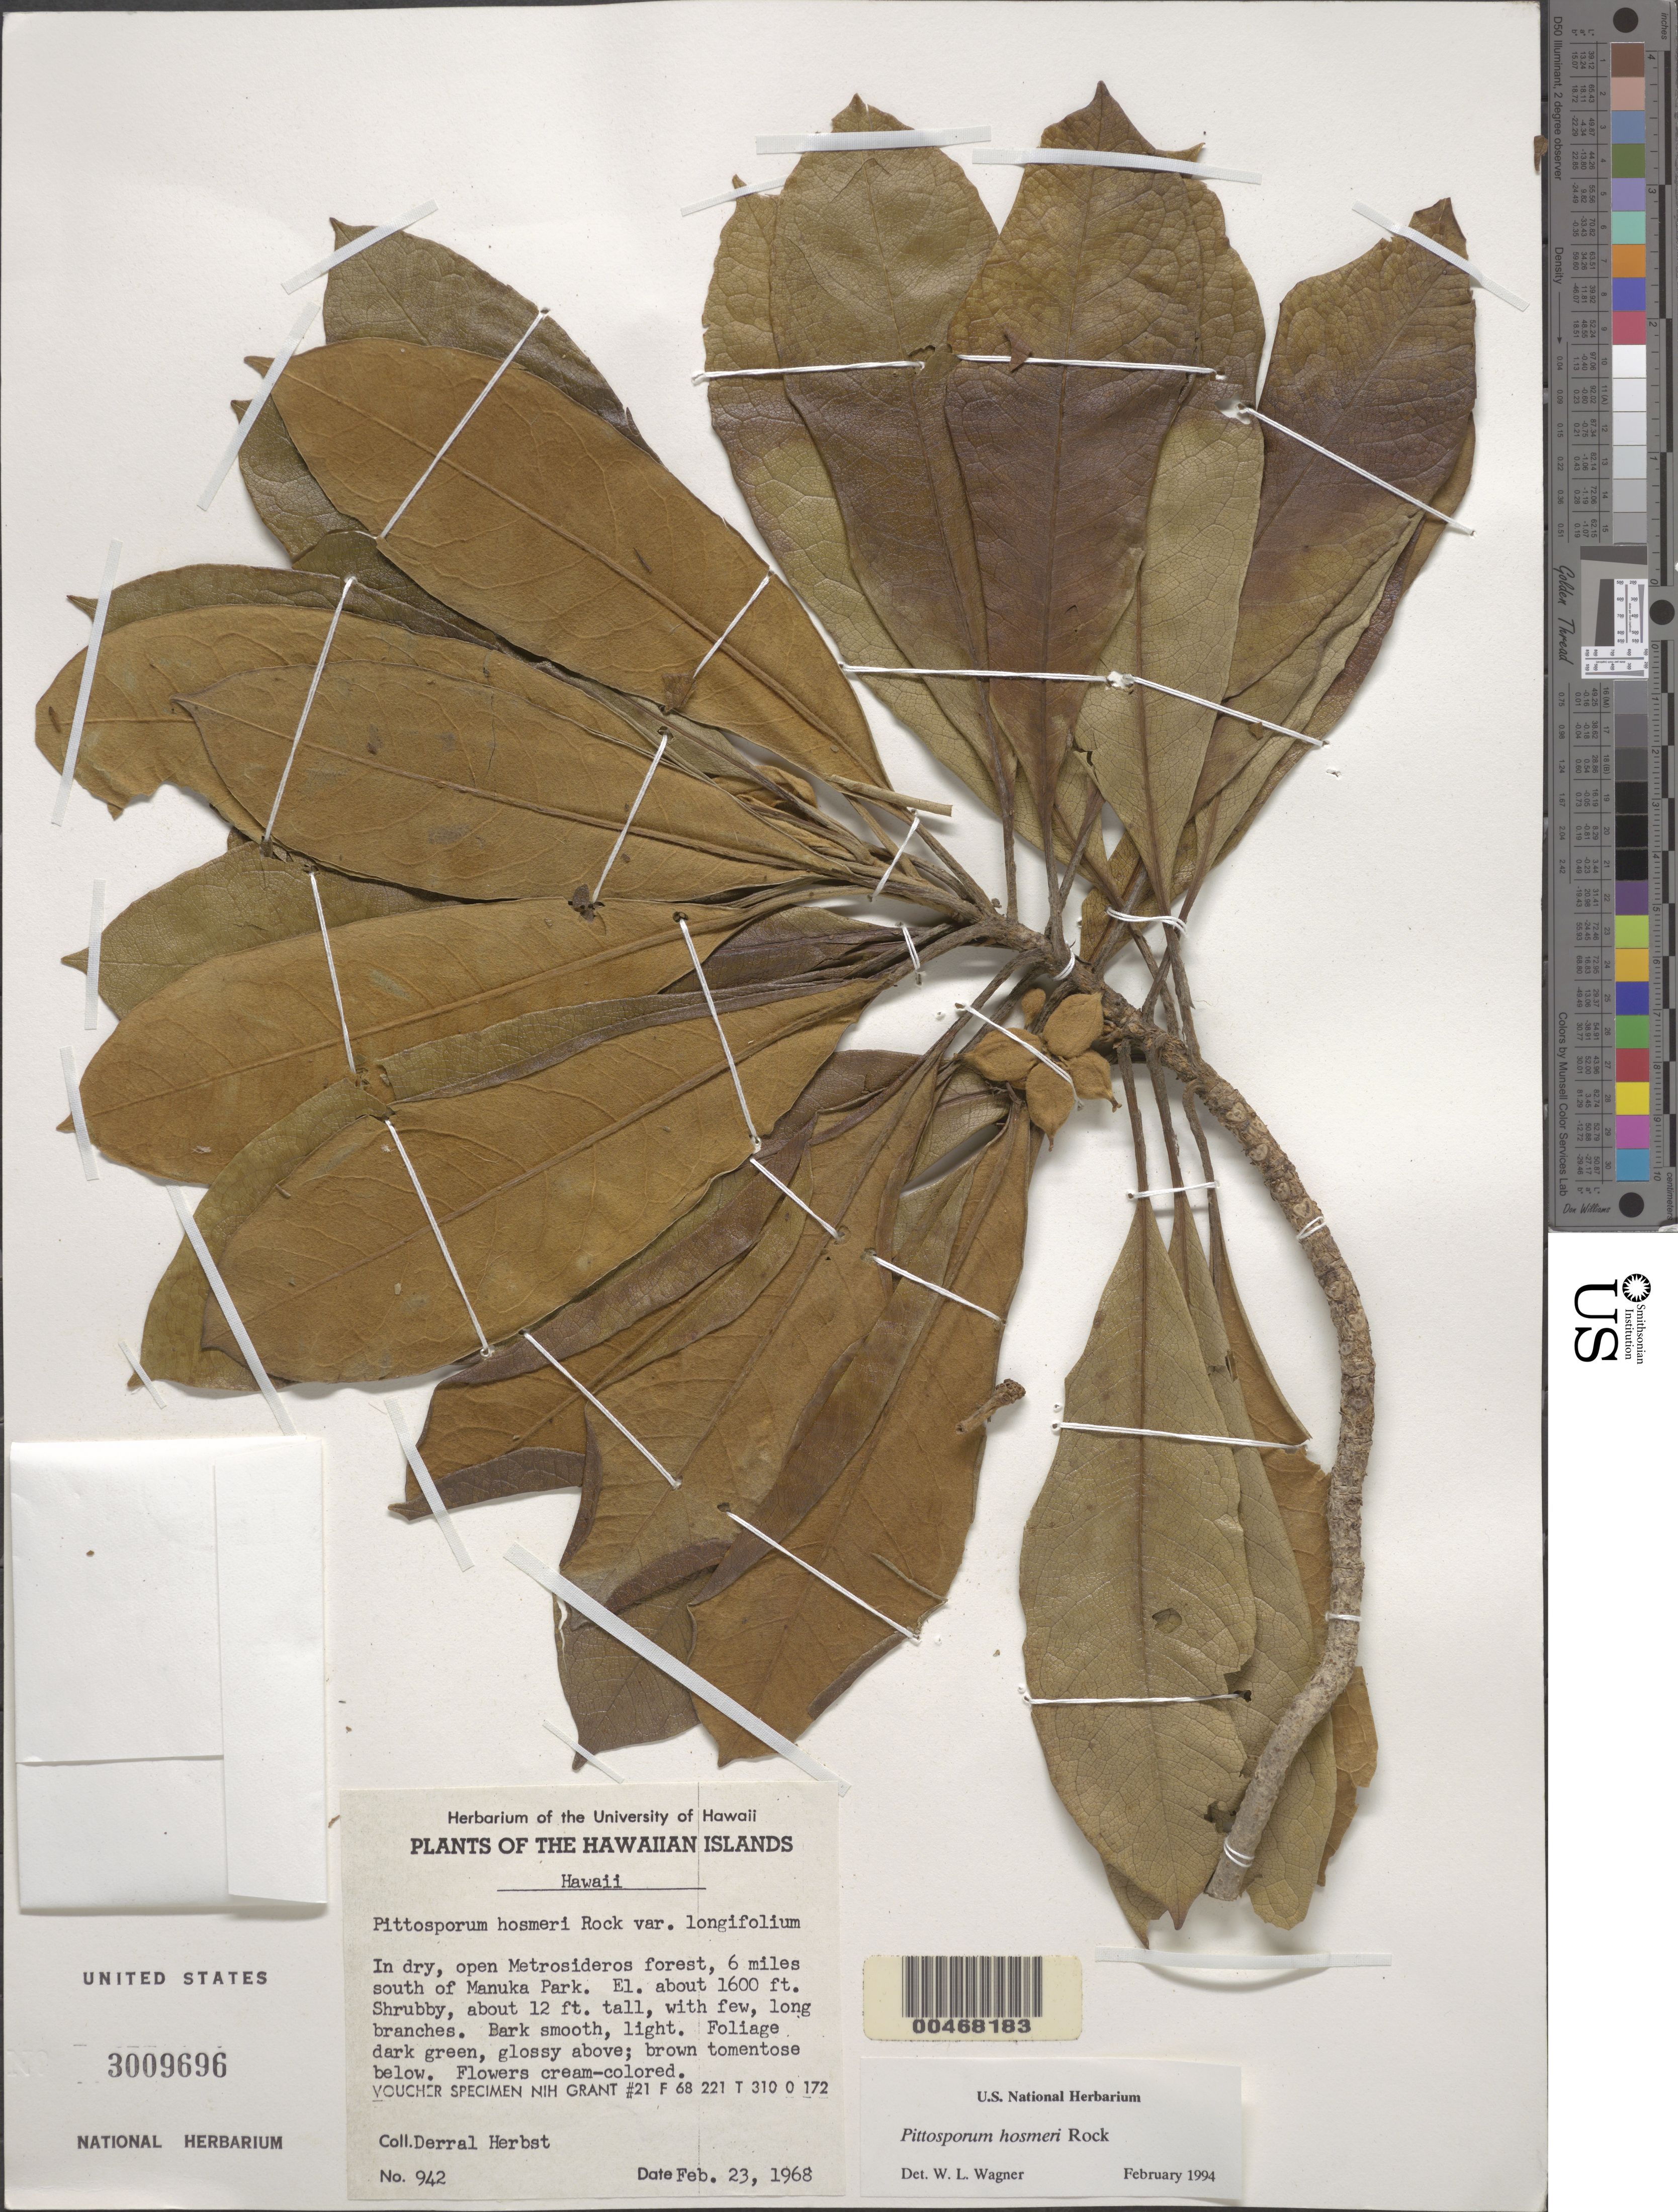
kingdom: Plantae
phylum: Tracheophyta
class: Magnoliopsida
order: Apiales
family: Pittosporaceae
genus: Pittosporum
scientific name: Pittosporum hosmeri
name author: Rock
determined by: Wagner, W. L., (BOT), Smithsonian Institution - National Museum of Natural History (UNITED STATES)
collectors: D. R. Herbst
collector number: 942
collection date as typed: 23 Feb 1968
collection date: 1968-02-23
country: United States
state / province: Hawaii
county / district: Hawaii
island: Hawaii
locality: Six miles south of Manuka Park.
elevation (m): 488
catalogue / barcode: US 3009696